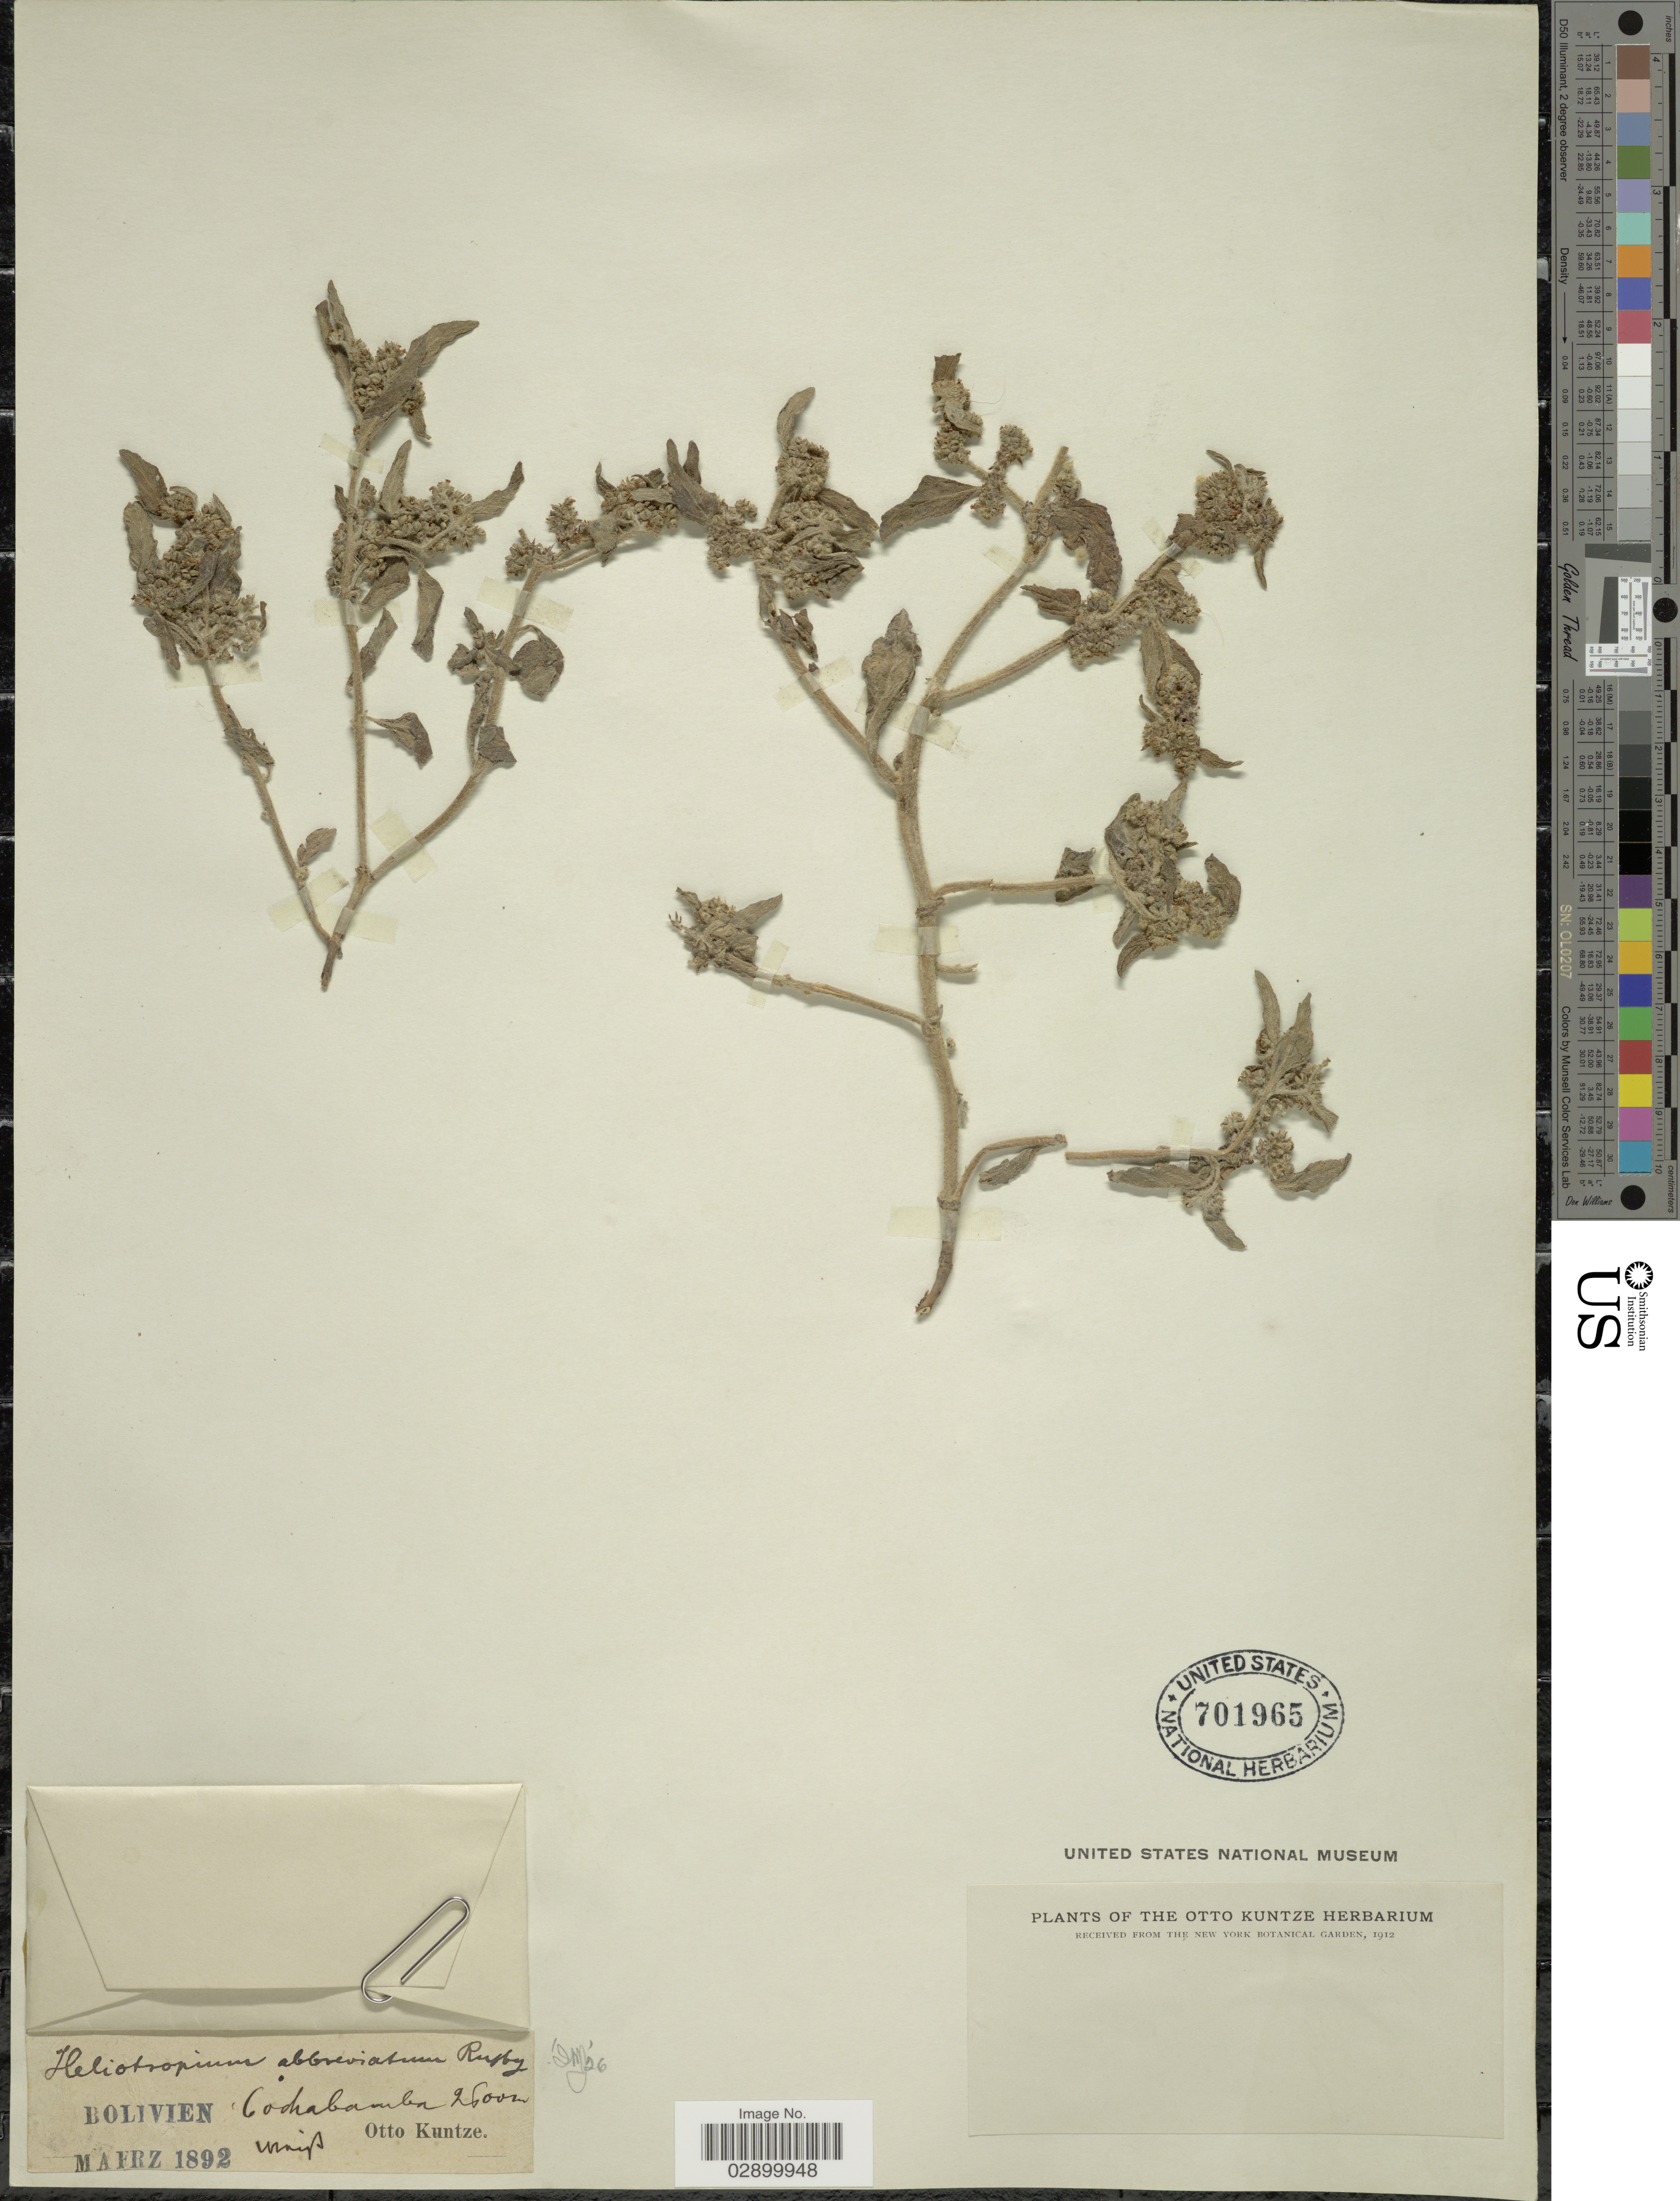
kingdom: Plantae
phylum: Tracheophyta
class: Magnoliopsida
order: Boraginales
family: Heliotropiaceae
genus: Heliotropium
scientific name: Heliotropium abbreviatum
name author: Rusby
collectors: C.E.O. Kuntze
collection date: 1892-03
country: Bolivia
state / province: Cochabamba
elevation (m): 2600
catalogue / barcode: US 701965